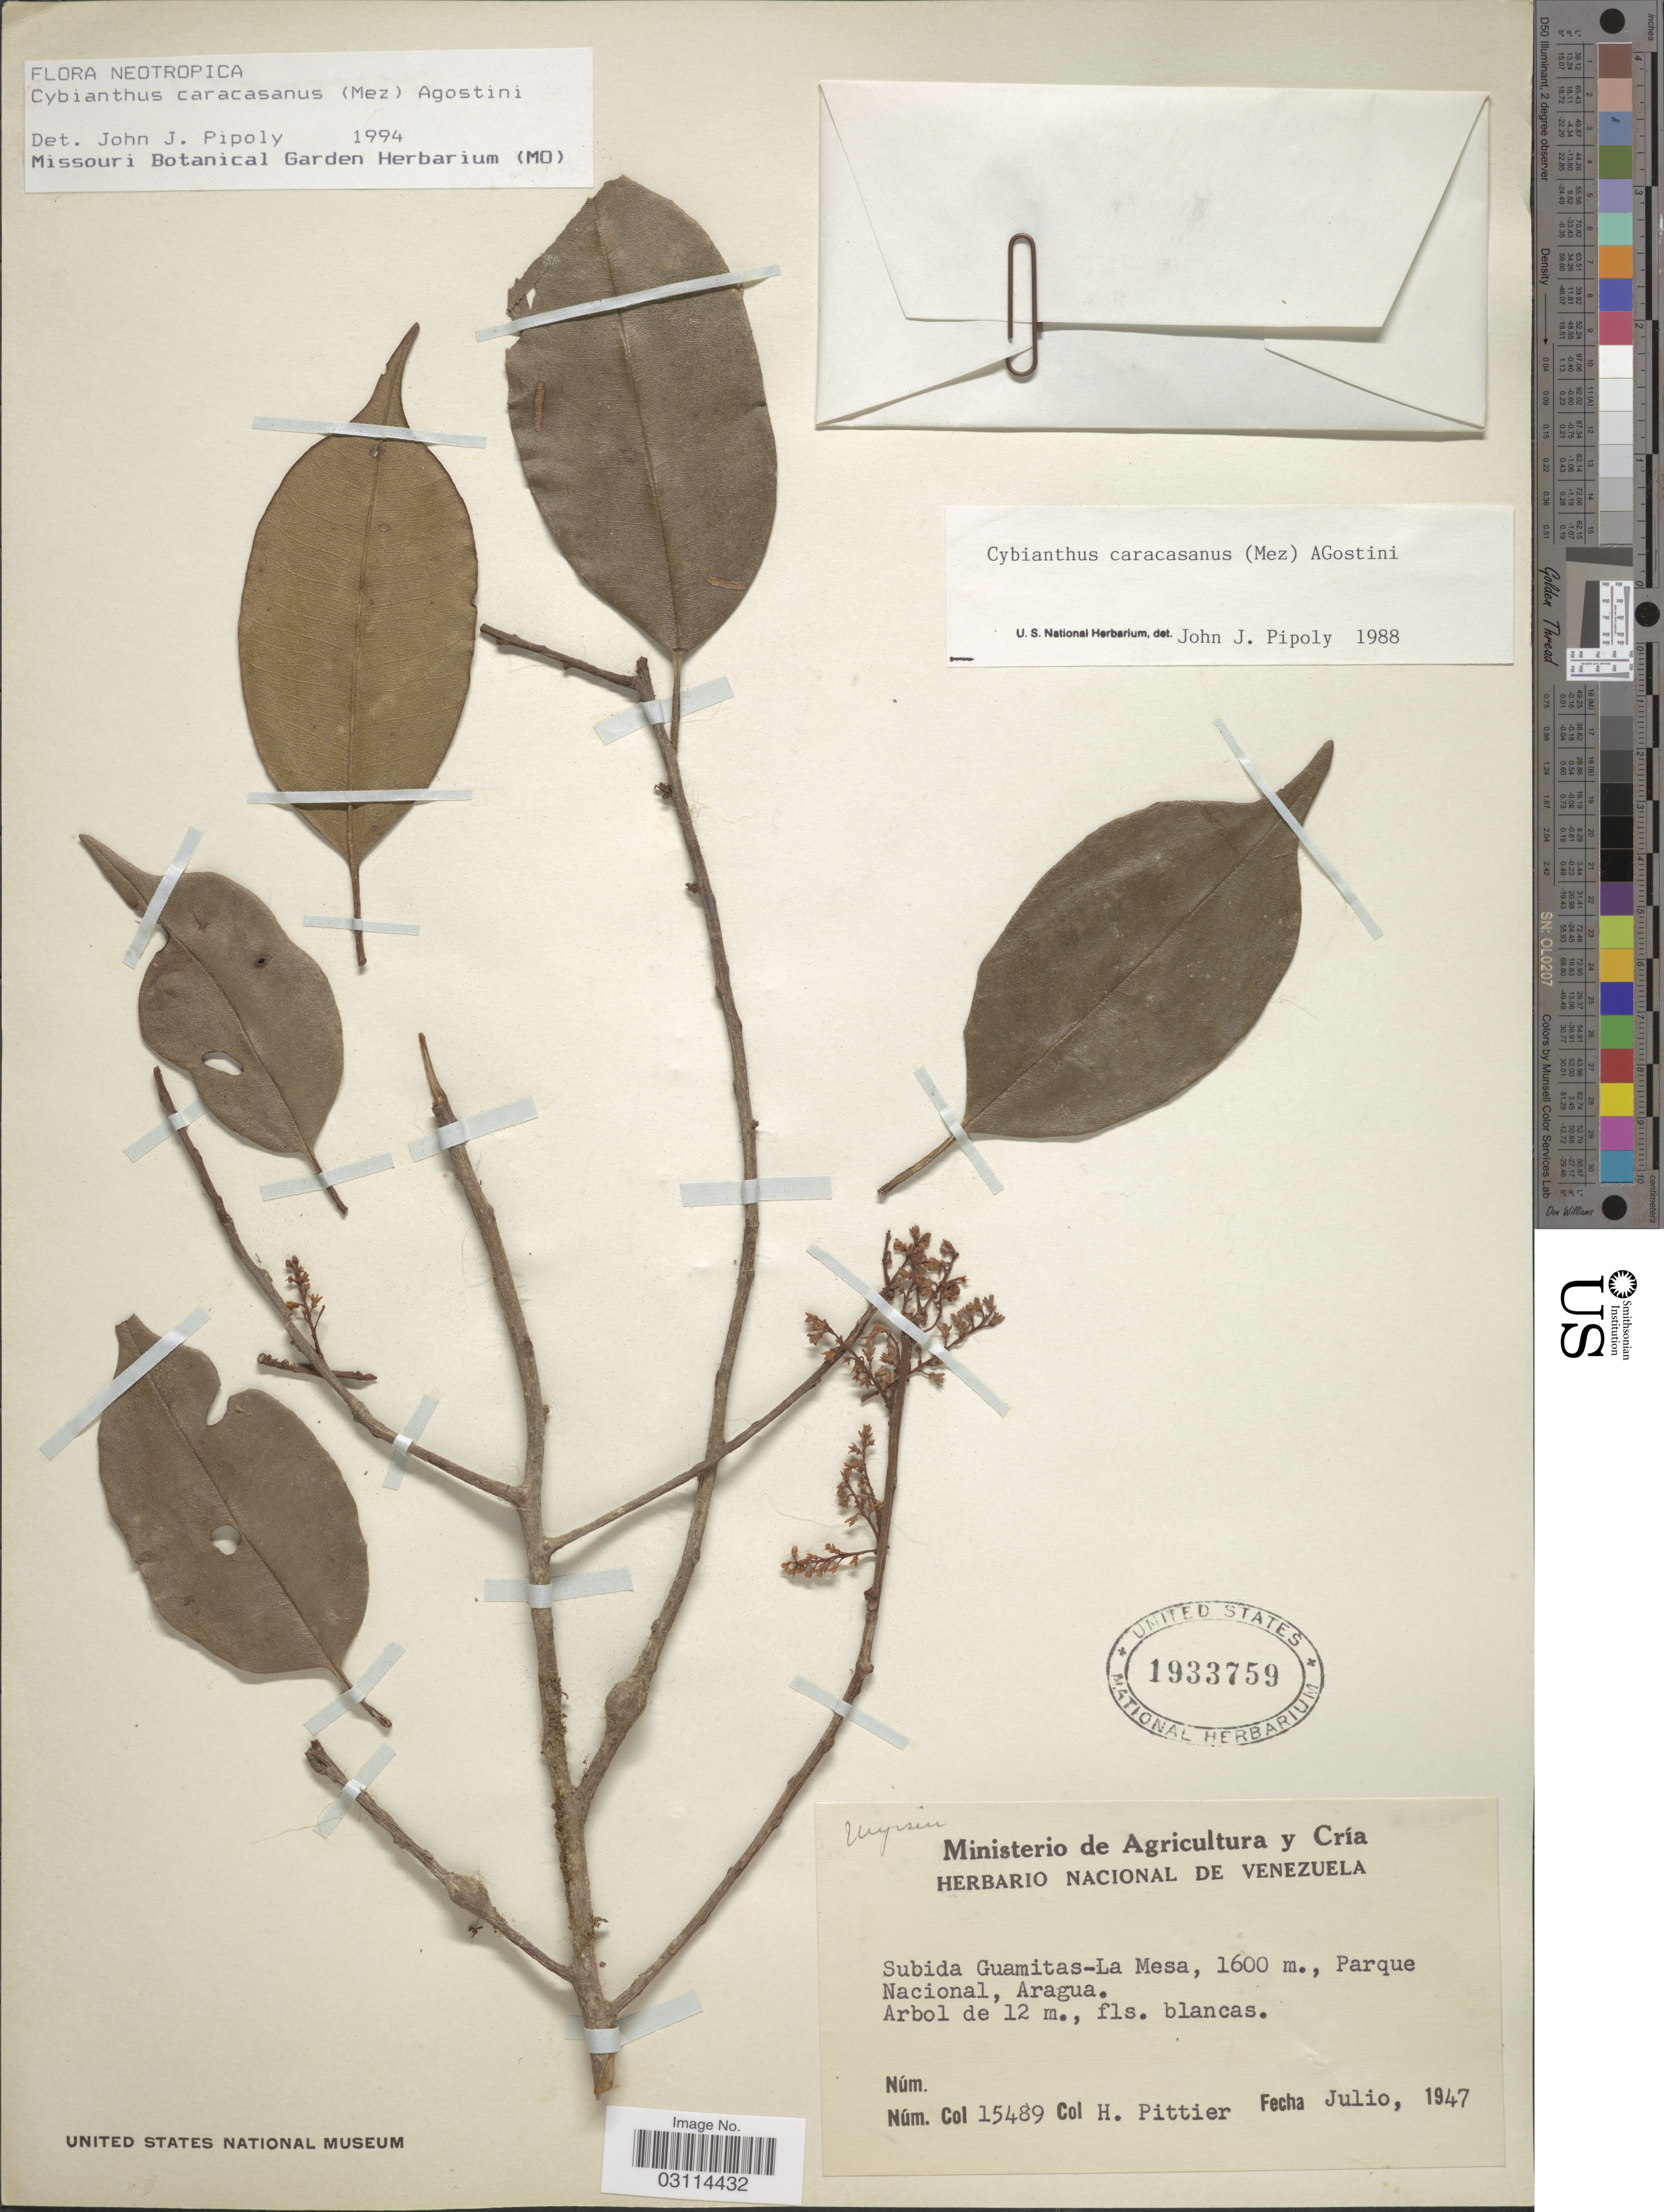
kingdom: Plantae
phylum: Tracheophyta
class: Magnoliopsida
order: Ericales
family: Primulaceae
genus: Cybianthus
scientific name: Cybianthus caracasanus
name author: (Mez) G. Agostini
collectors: H. F. Pittier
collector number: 15489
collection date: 1947-07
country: Venezuela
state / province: Aragua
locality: Subida Guamitas-La Mesa. Parque Nacional.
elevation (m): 1600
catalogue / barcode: US 1933759